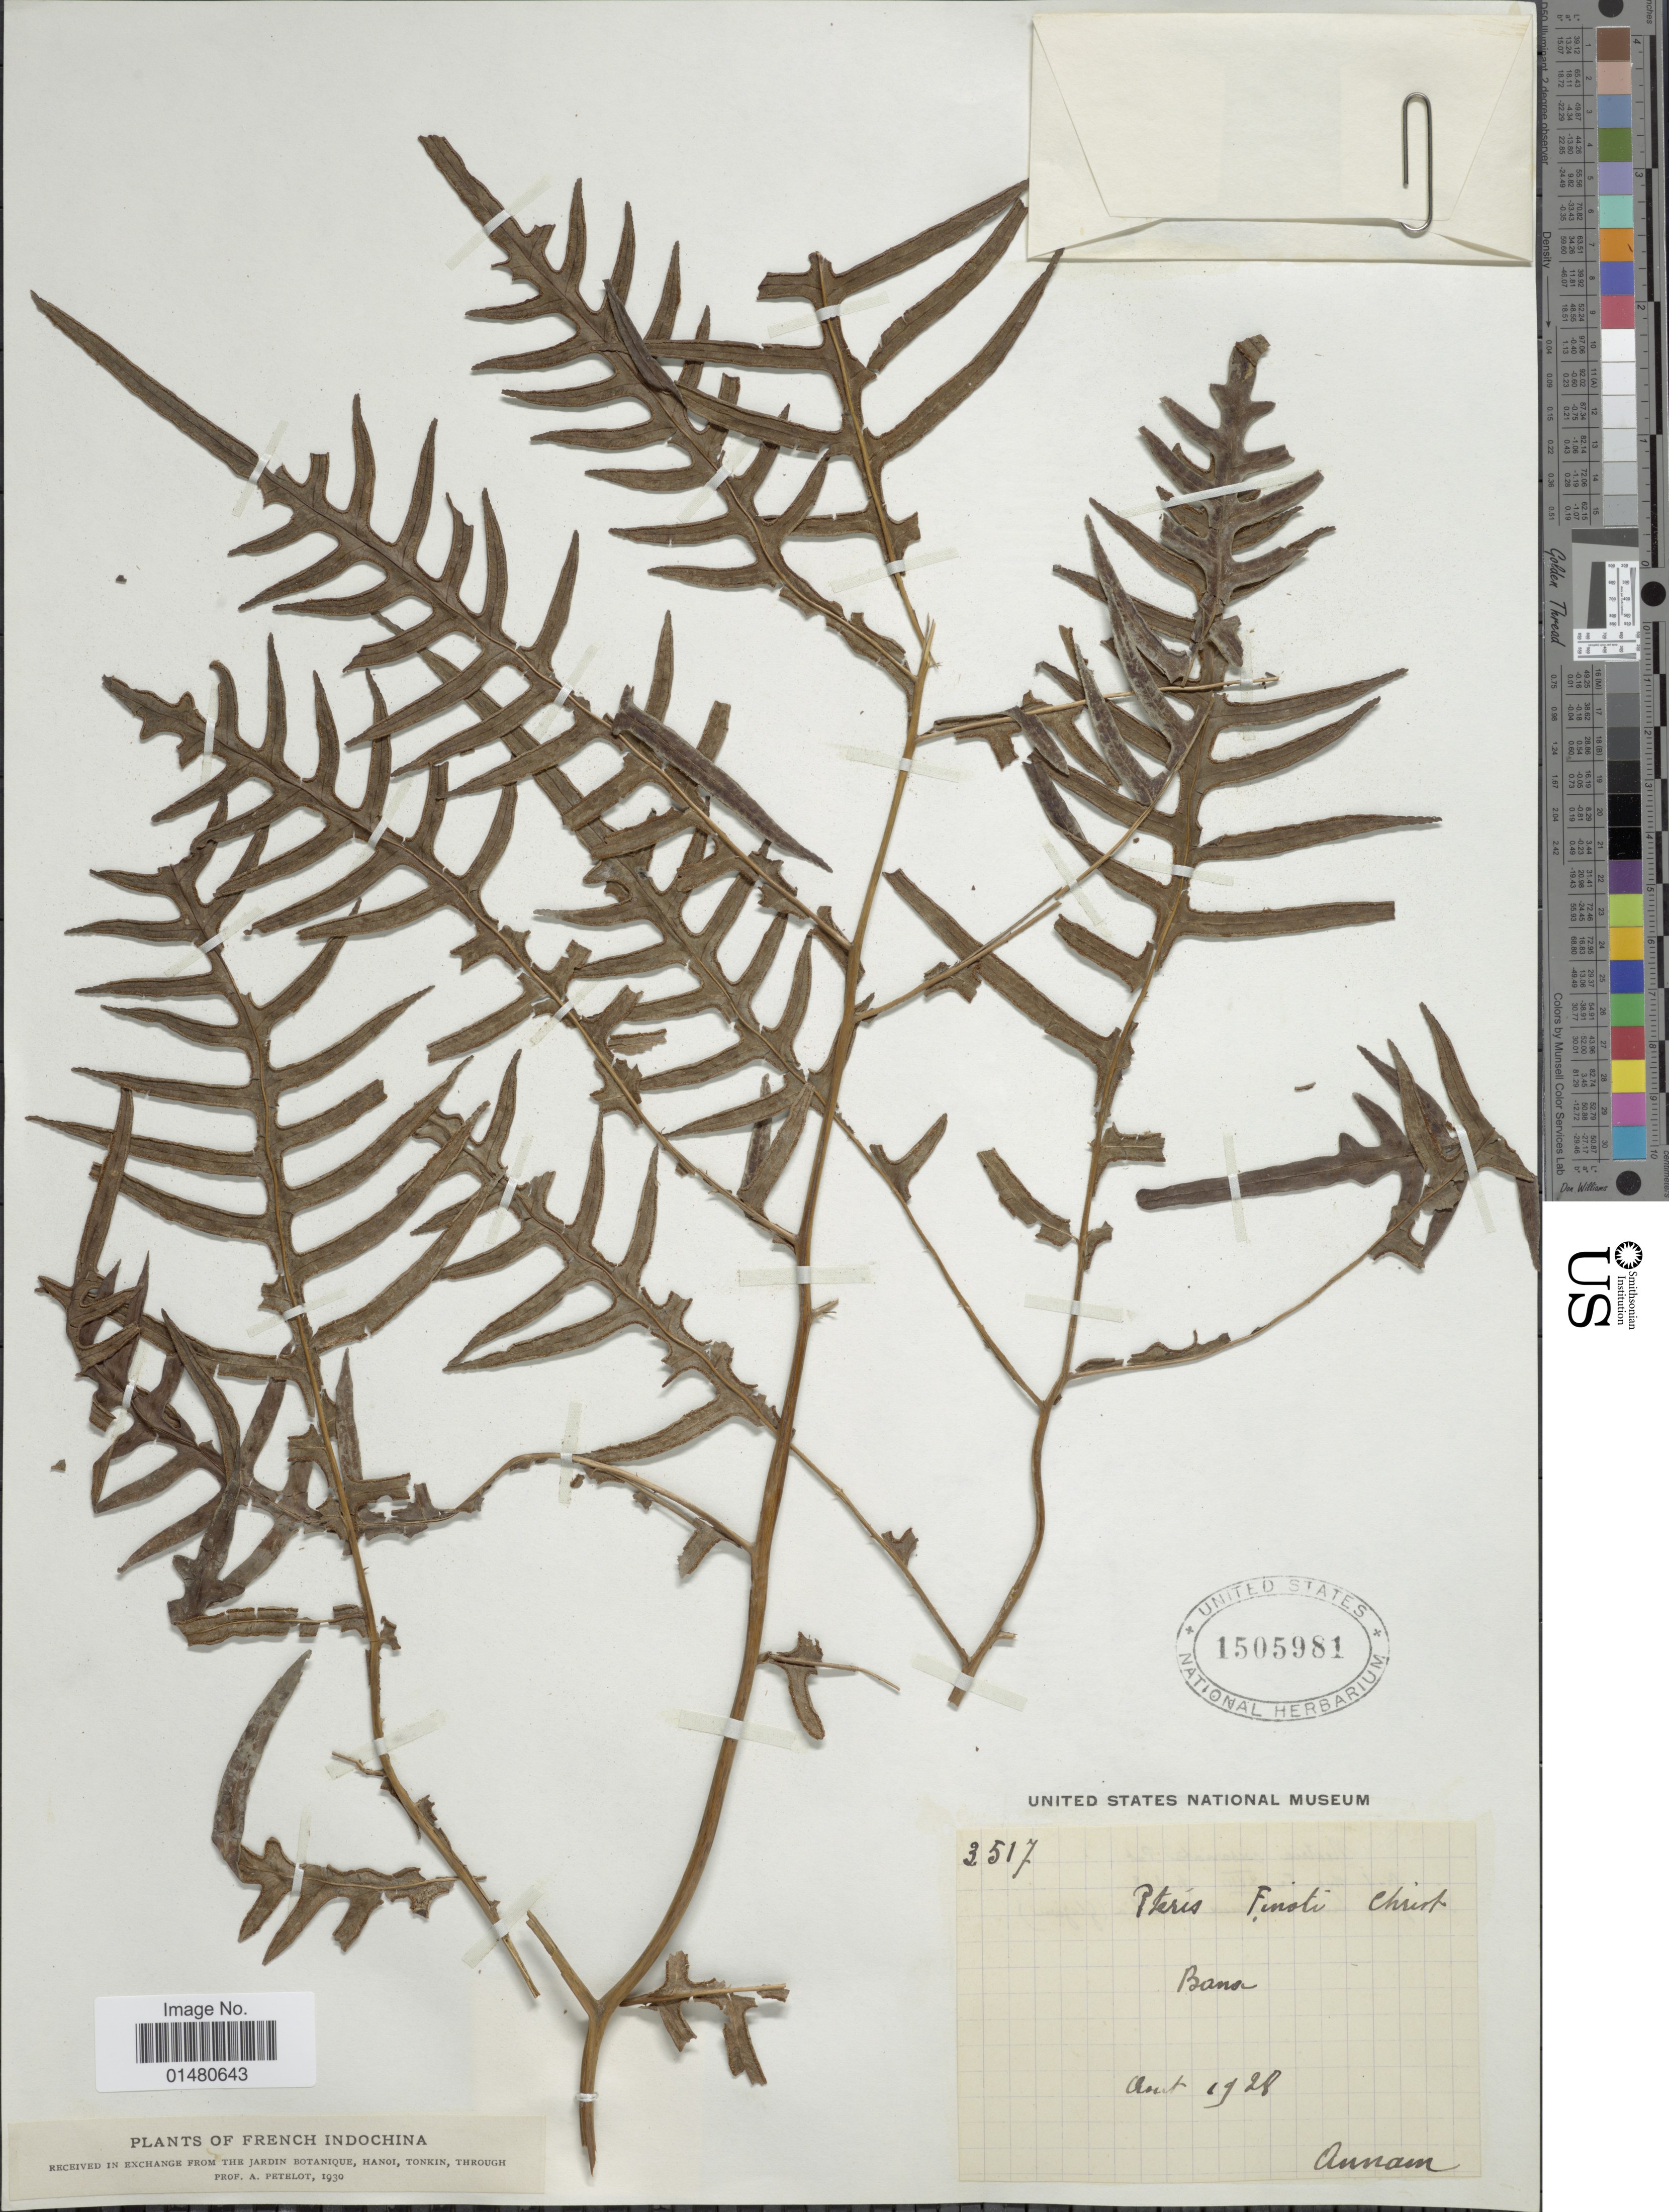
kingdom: Plantae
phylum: Tracheophyta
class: Polypodiopsida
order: Polypodiales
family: Pteridaceae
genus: Pteris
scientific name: Pteris finotii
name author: Christ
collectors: W. J. Kress, M. Khin, Kyi, Y.Y., V. Funk & et al.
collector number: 97-5859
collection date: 1997-11-08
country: Myanmar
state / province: Bago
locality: Bago Diviisoon. Oaktwin Township, Shin Pin Kyet Thout monastery vicinity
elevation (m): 100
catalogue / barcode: US 3362358